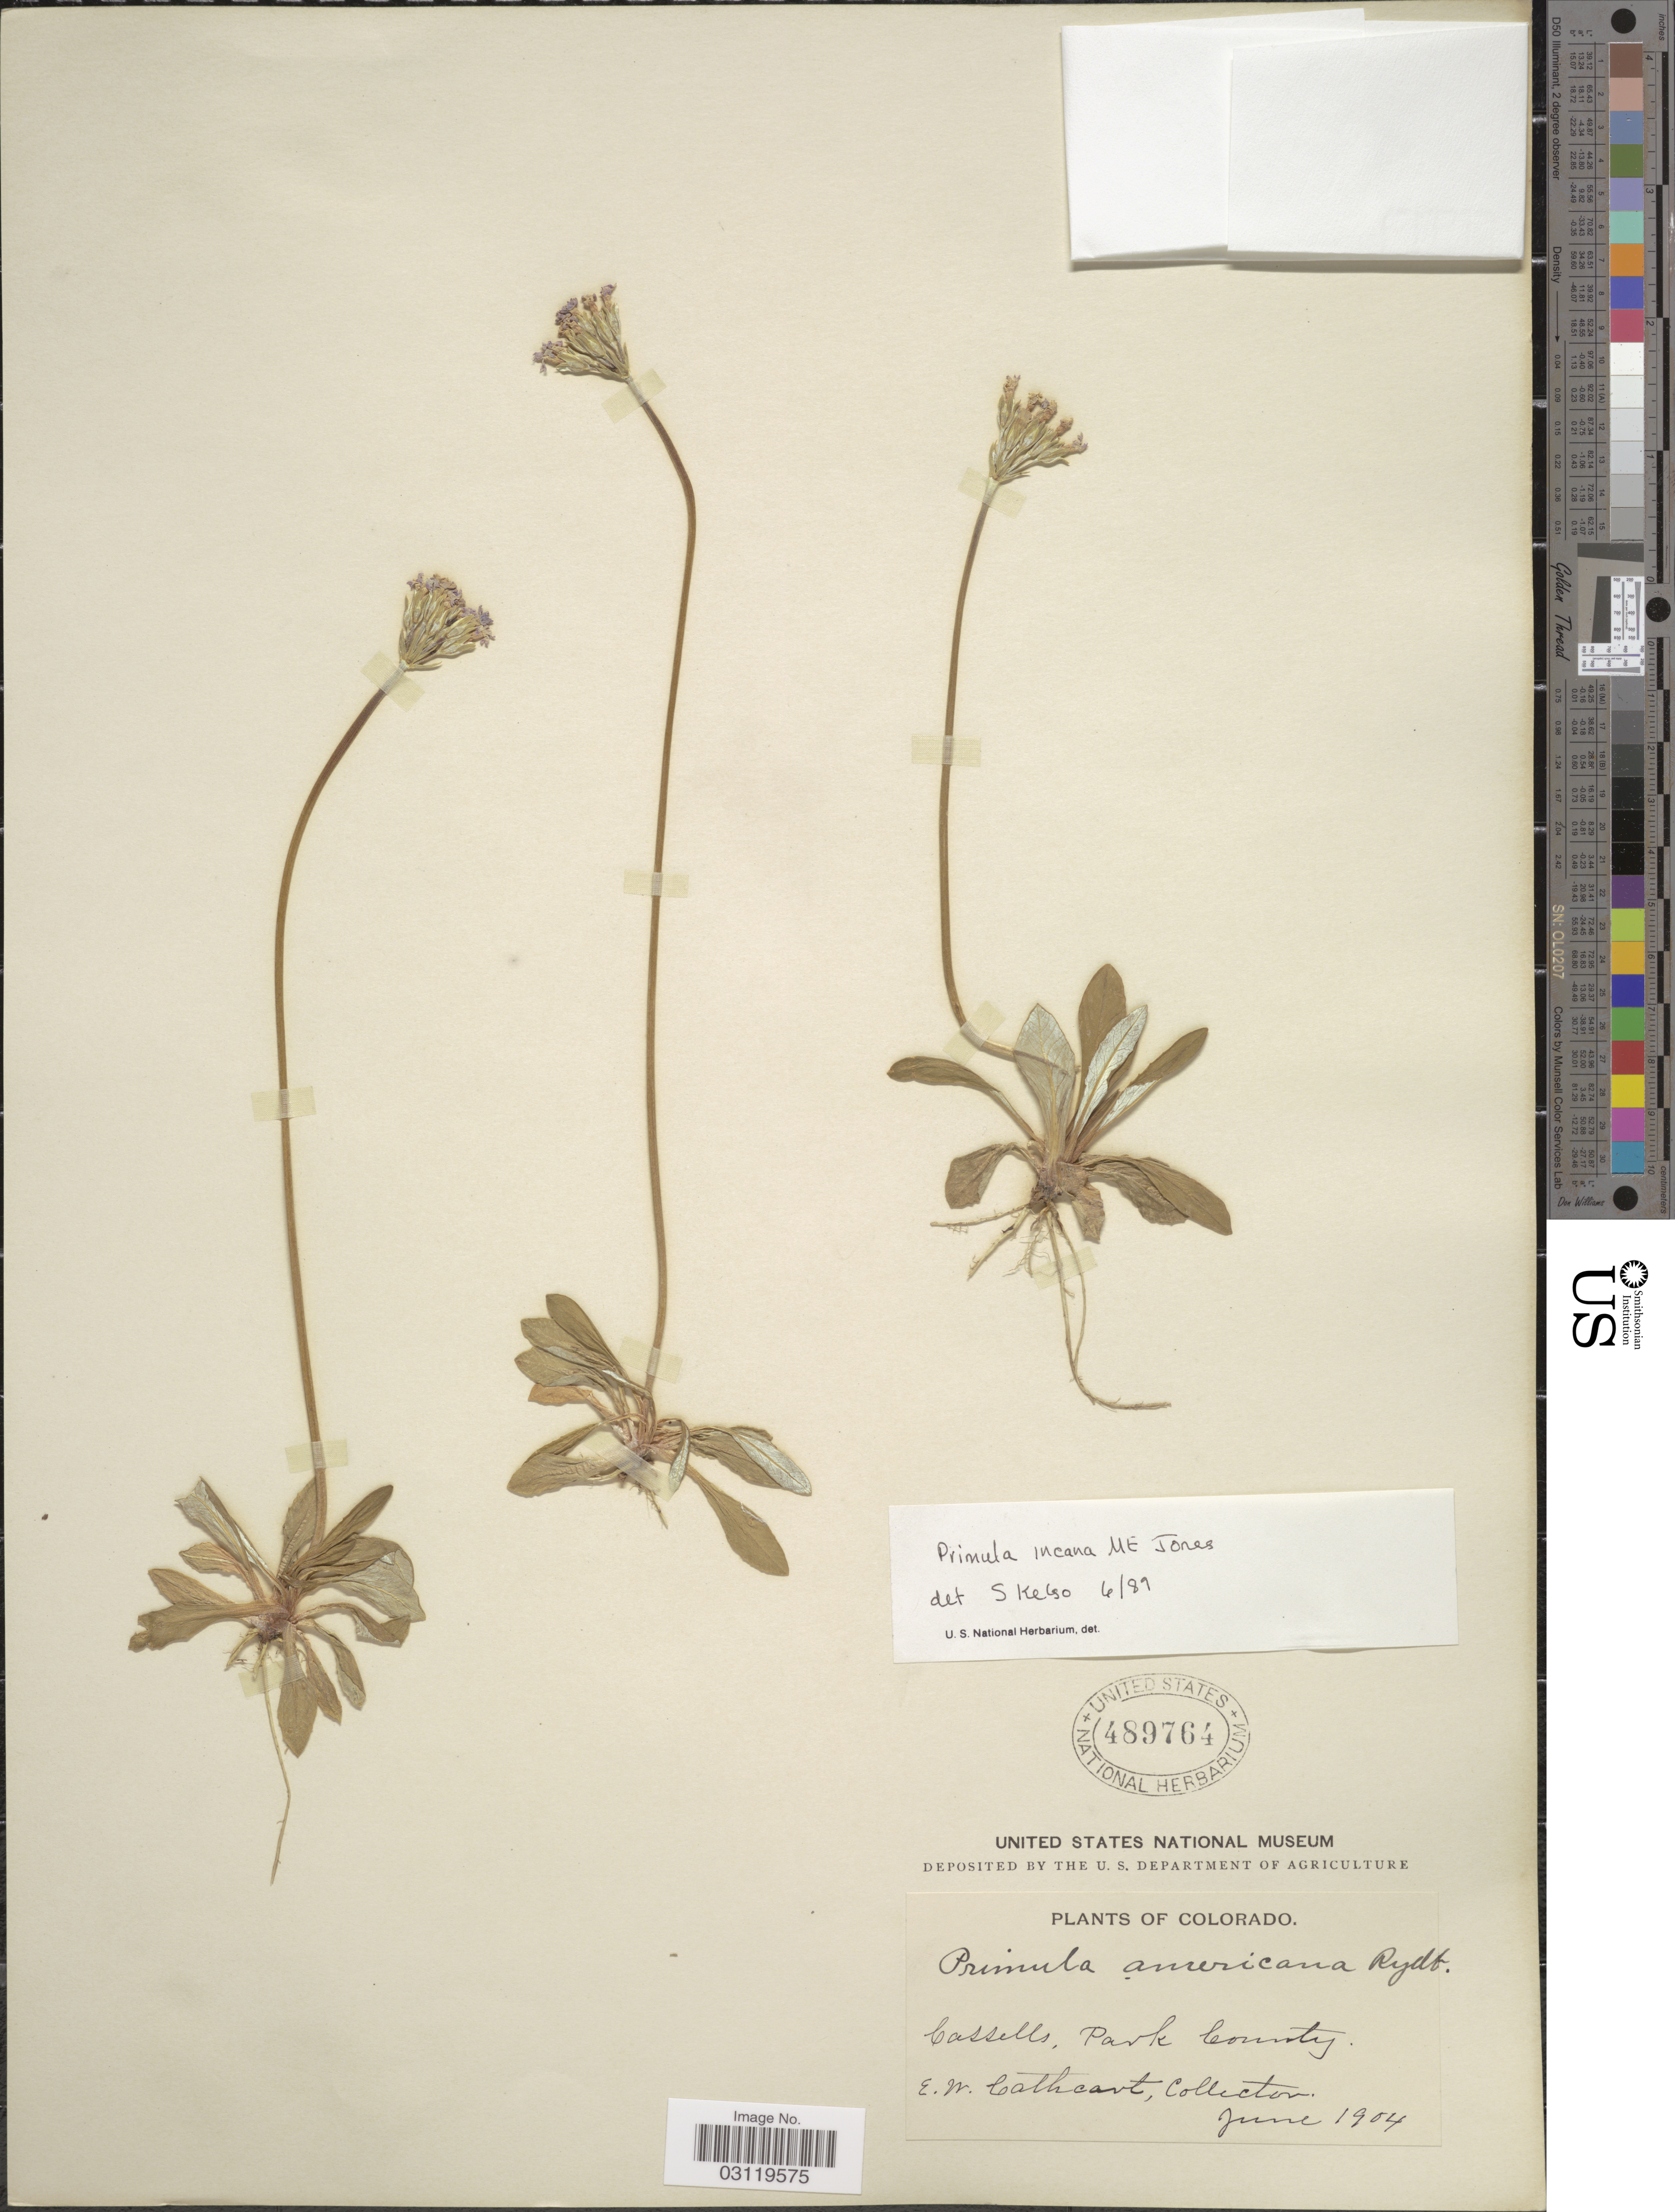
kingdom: Plantae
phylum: Tracheophyta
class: Magnoliopsida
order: Ericales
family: Primulaceae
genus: Primula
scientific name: Primula incana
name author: M.E. Jones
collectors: E. Cathcart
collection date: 1904-06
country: United States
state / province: Colorado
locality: Cassels, Park County.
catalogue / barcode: US 489764